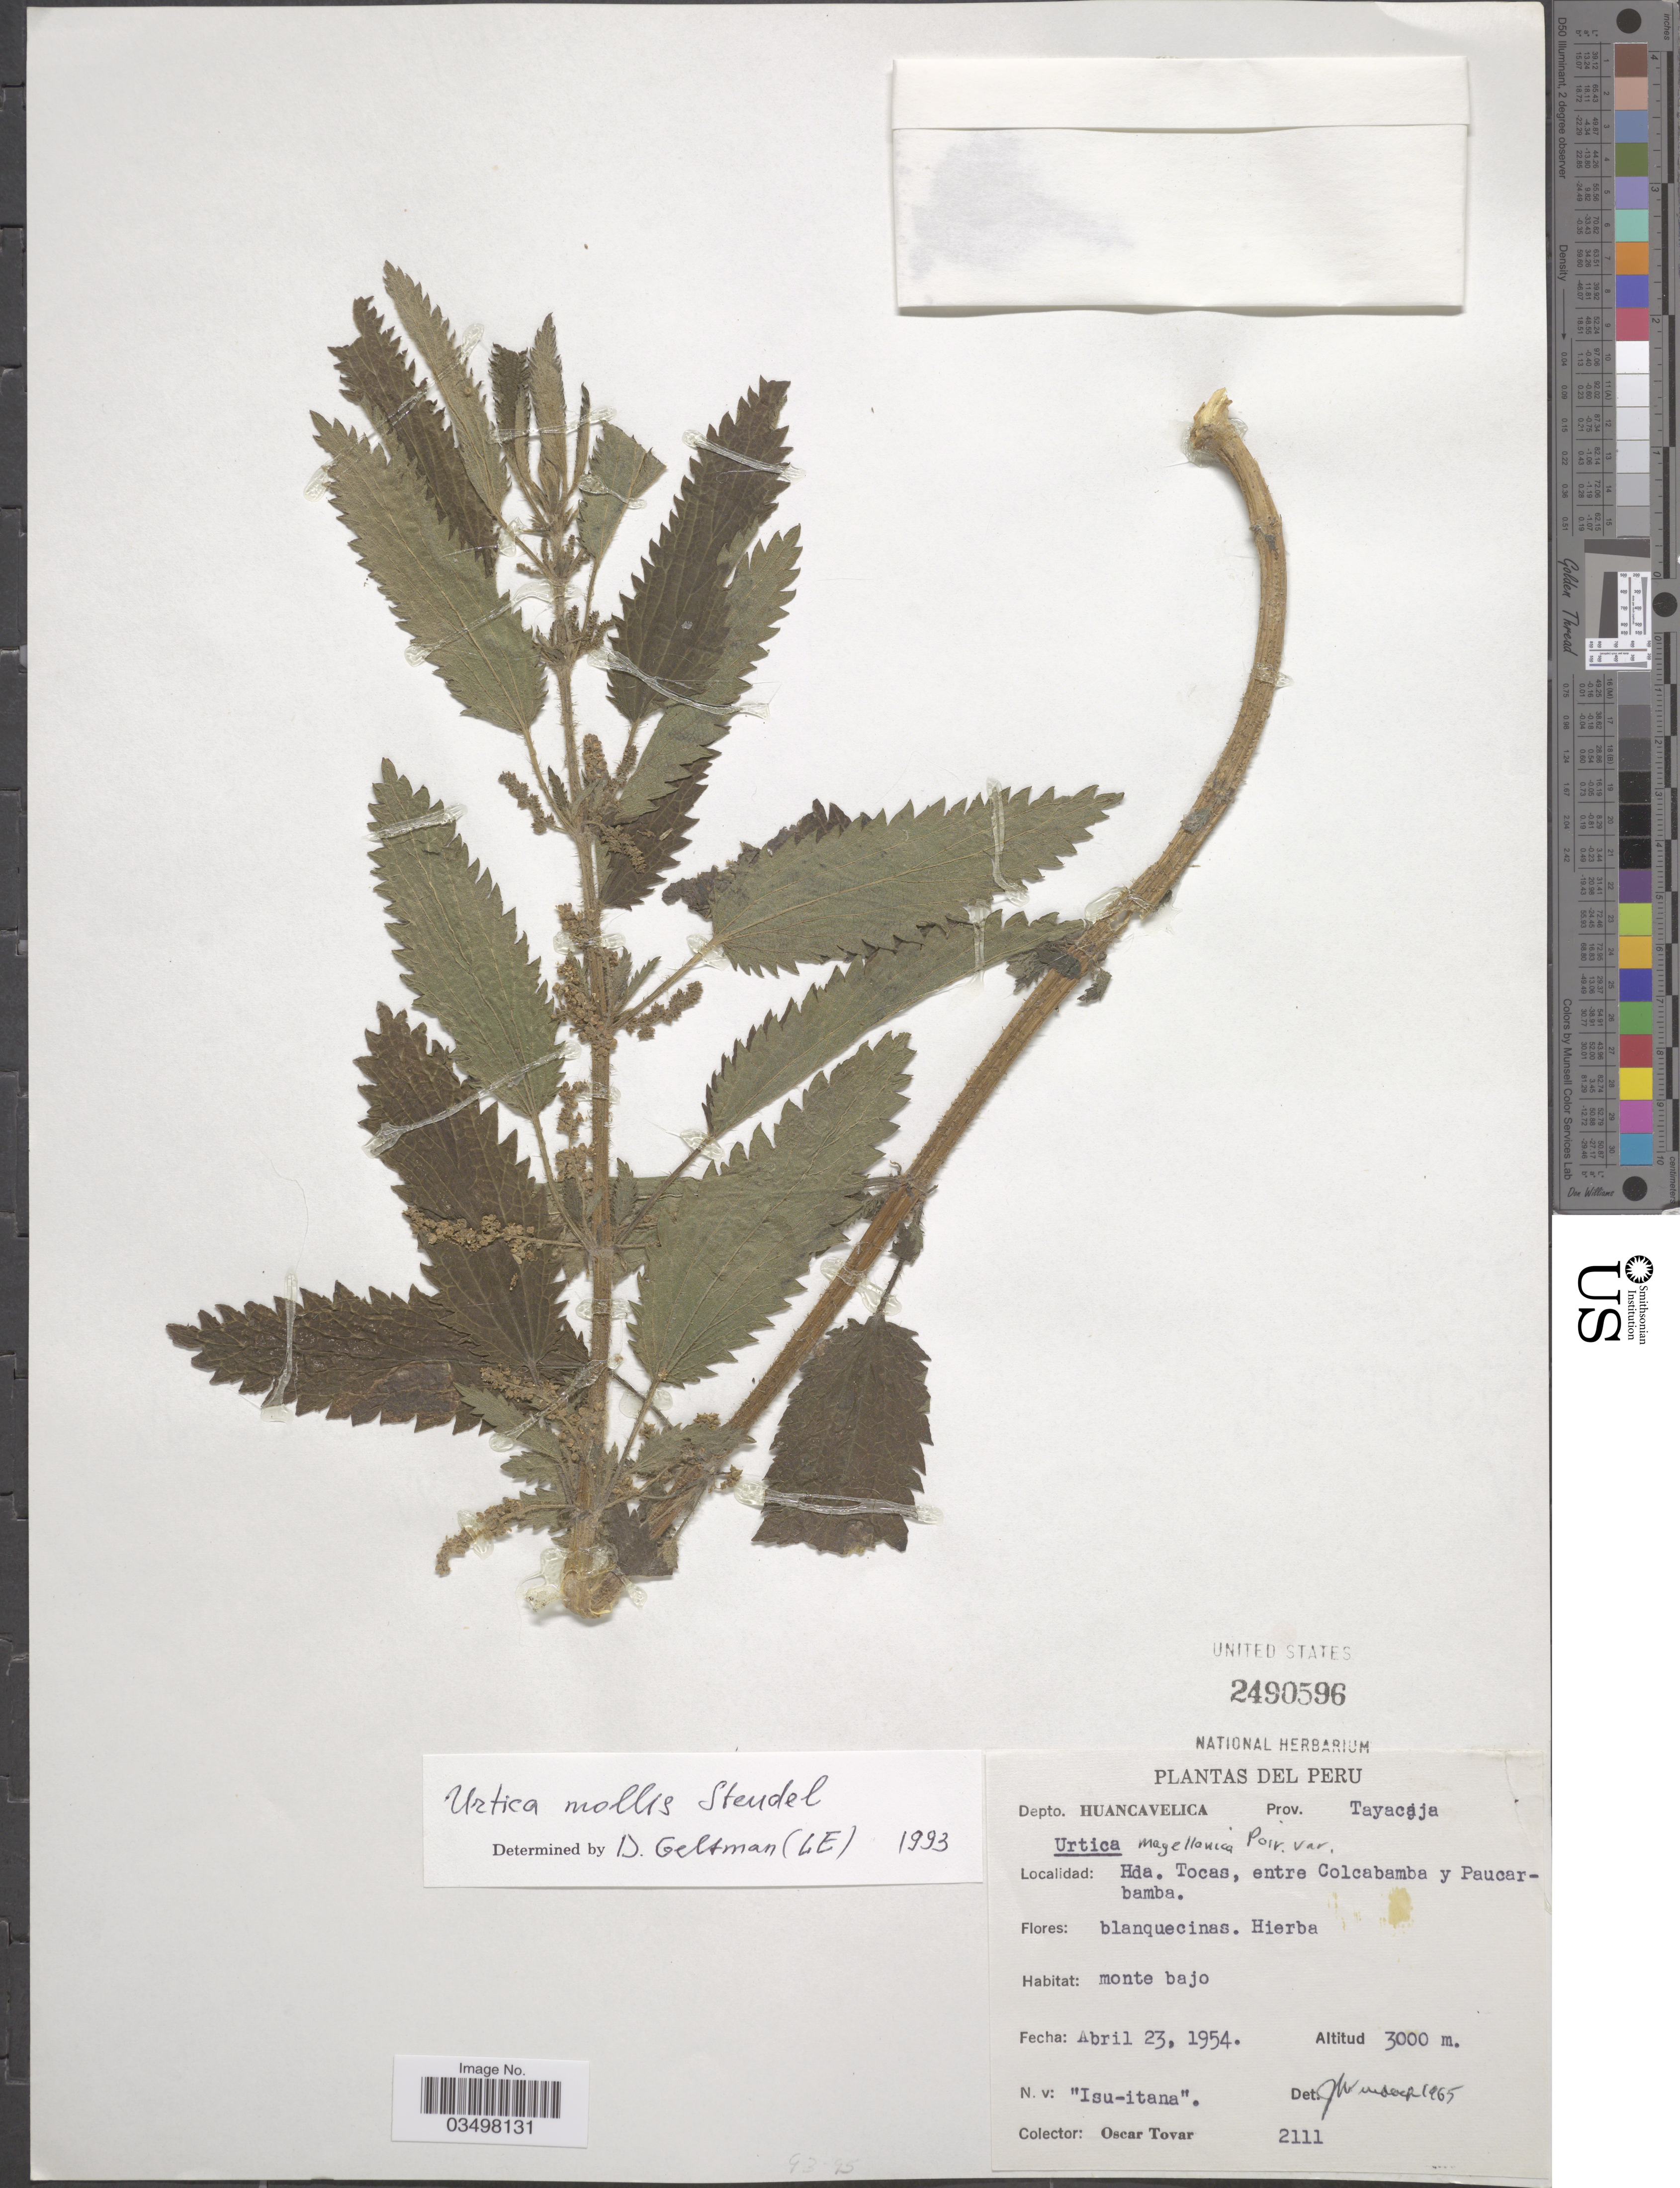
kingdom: Plantae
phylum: Tracheophyta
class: Magnoliopsida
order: Rosales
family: Urticaceae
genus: Urtica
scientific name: Urtica mollis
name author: Steud.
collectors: Ó. Tovar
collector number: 2111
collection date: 1954-04-23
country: Peru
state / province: Huancavelica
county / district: Tayacaja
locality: Depto. Huancavelica. Prov. Tayacaja. Hda. Tocas, entre Colcabamba y Paucarbamba.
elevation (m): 3000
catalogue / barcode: US 2490596